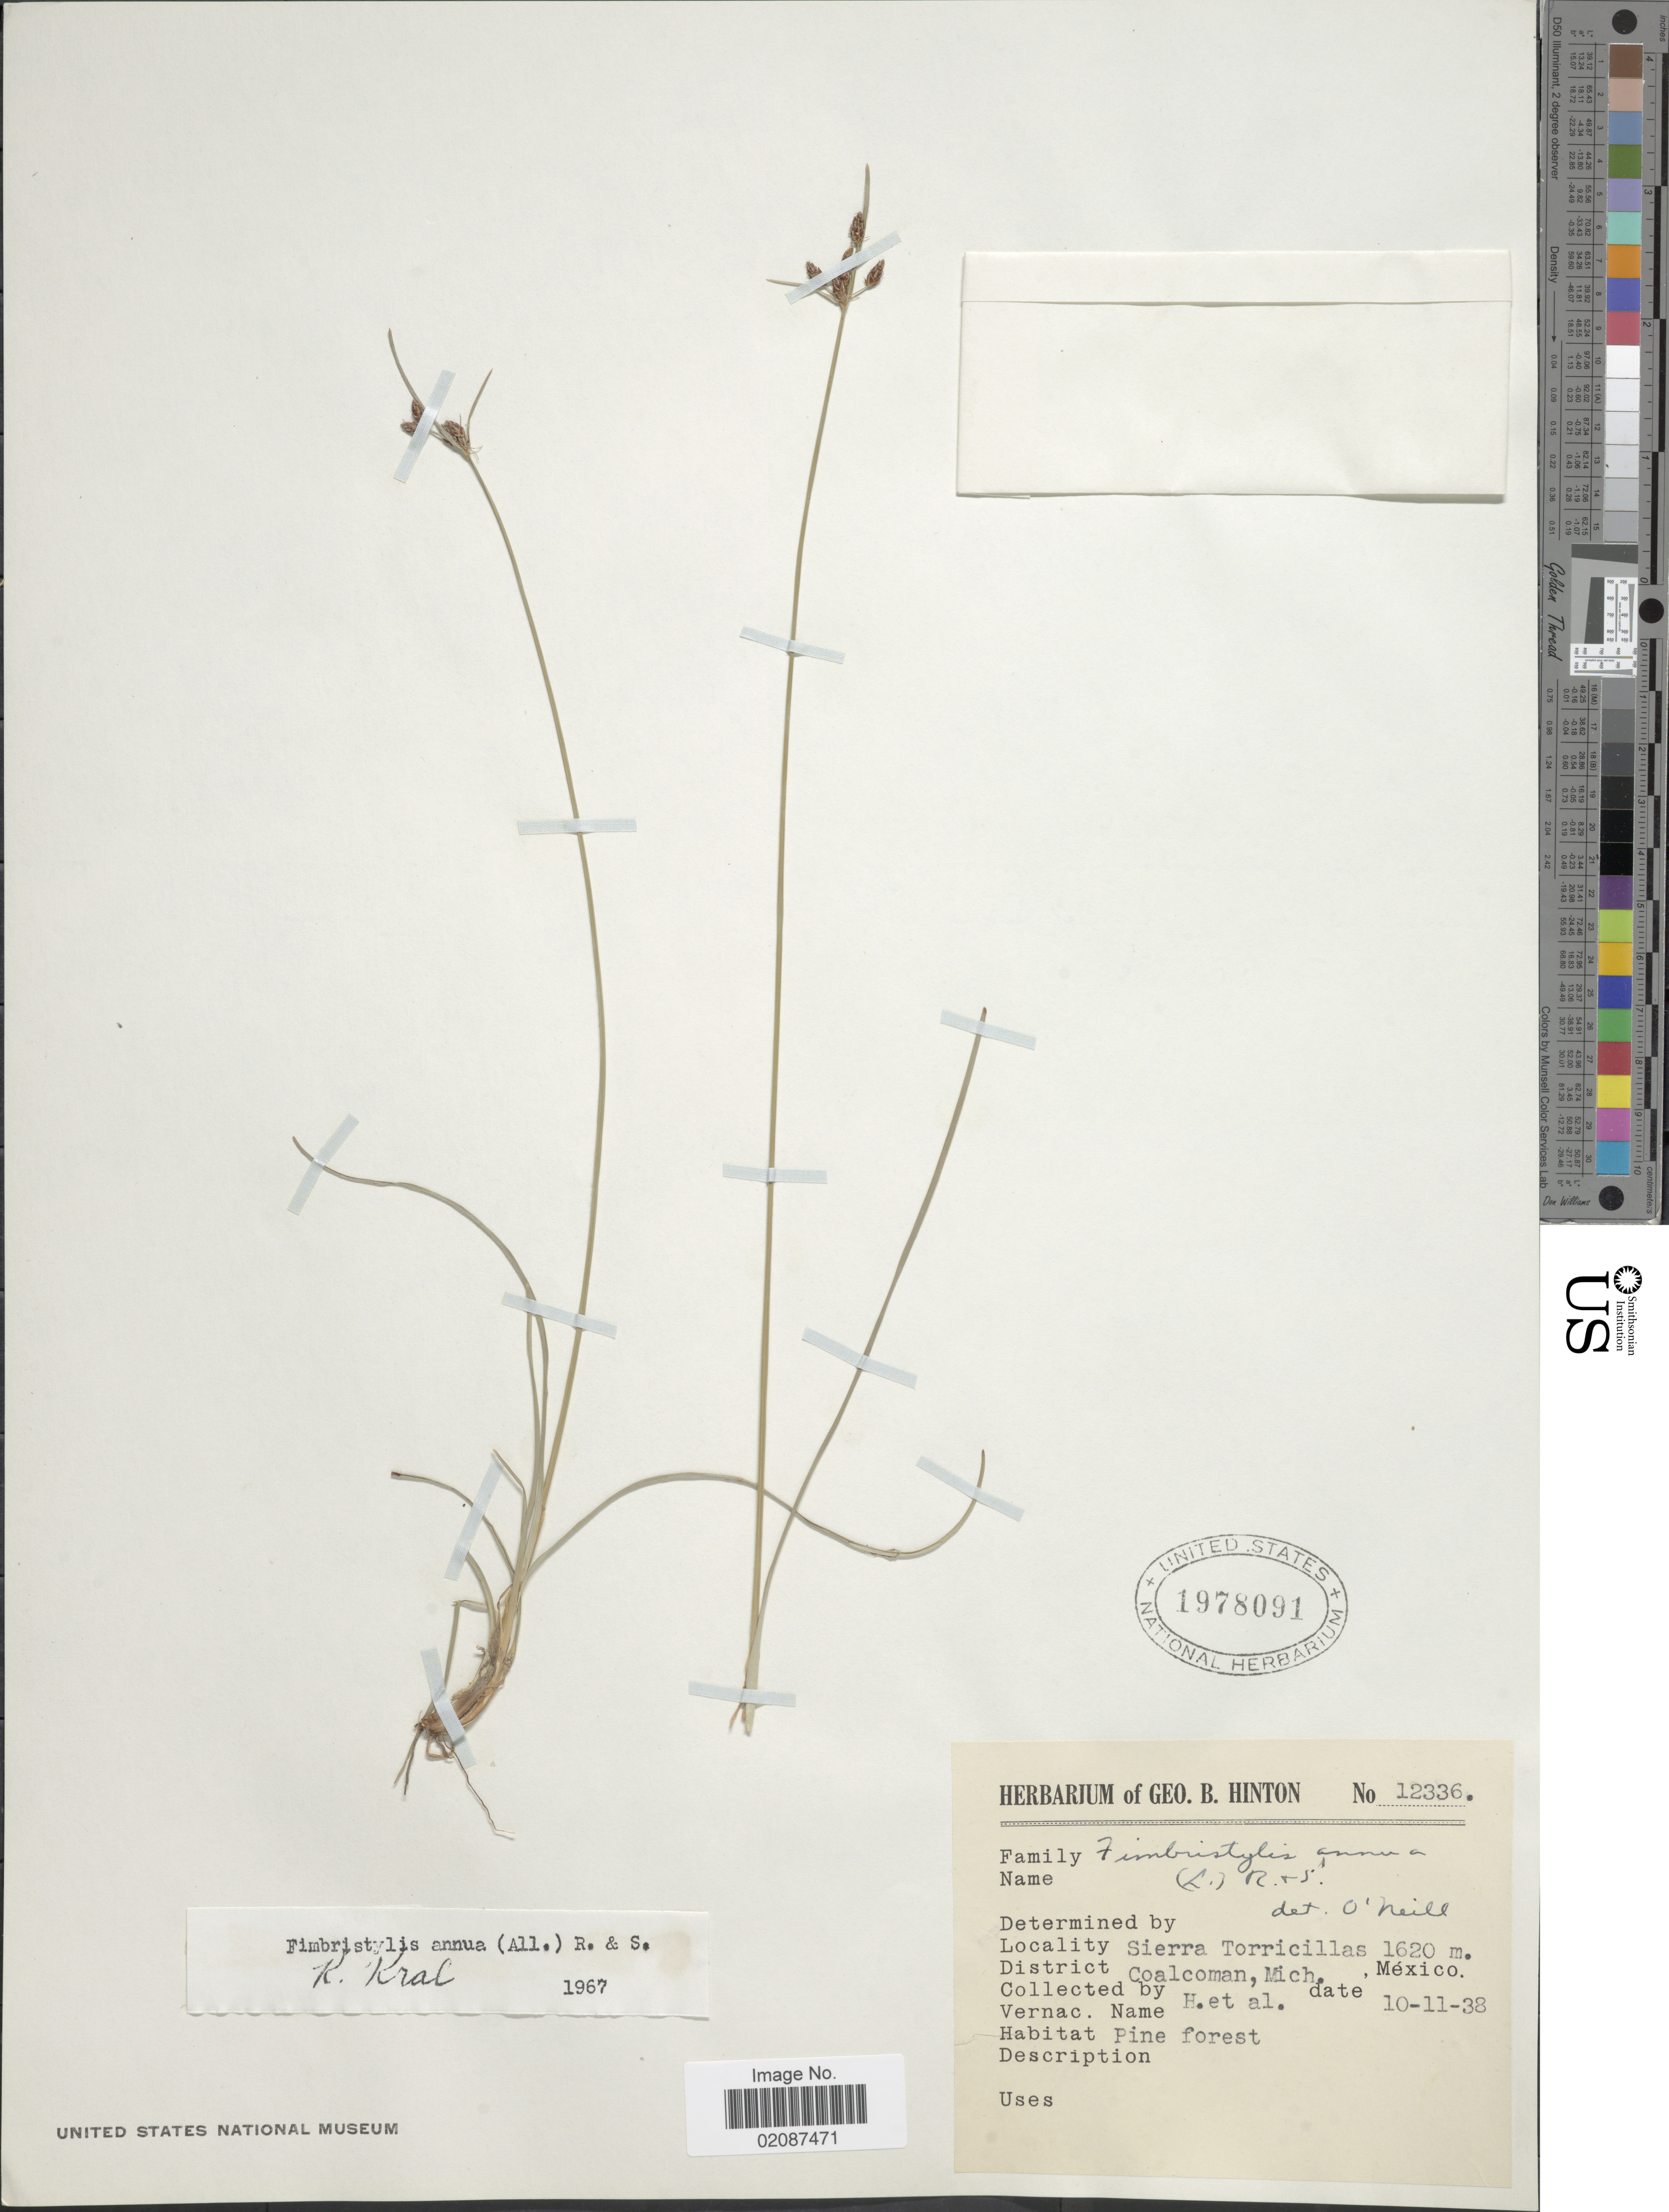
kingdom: Plantae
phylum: Tracheophyta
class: Liliopsida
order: Poales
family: Cyperaceae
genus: Fimbristylis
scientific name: Fimbristylis annua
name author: (All.) Roem. & Schult.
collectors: G. B. Hinton & et al.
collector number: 12336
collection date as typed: Transcribed d/m/y: 11/10/38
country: Mexico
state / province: Michoacán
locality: Sierra Torricillas, District Coalcoman, Mich.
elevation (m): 1620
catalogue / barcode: US 1978091